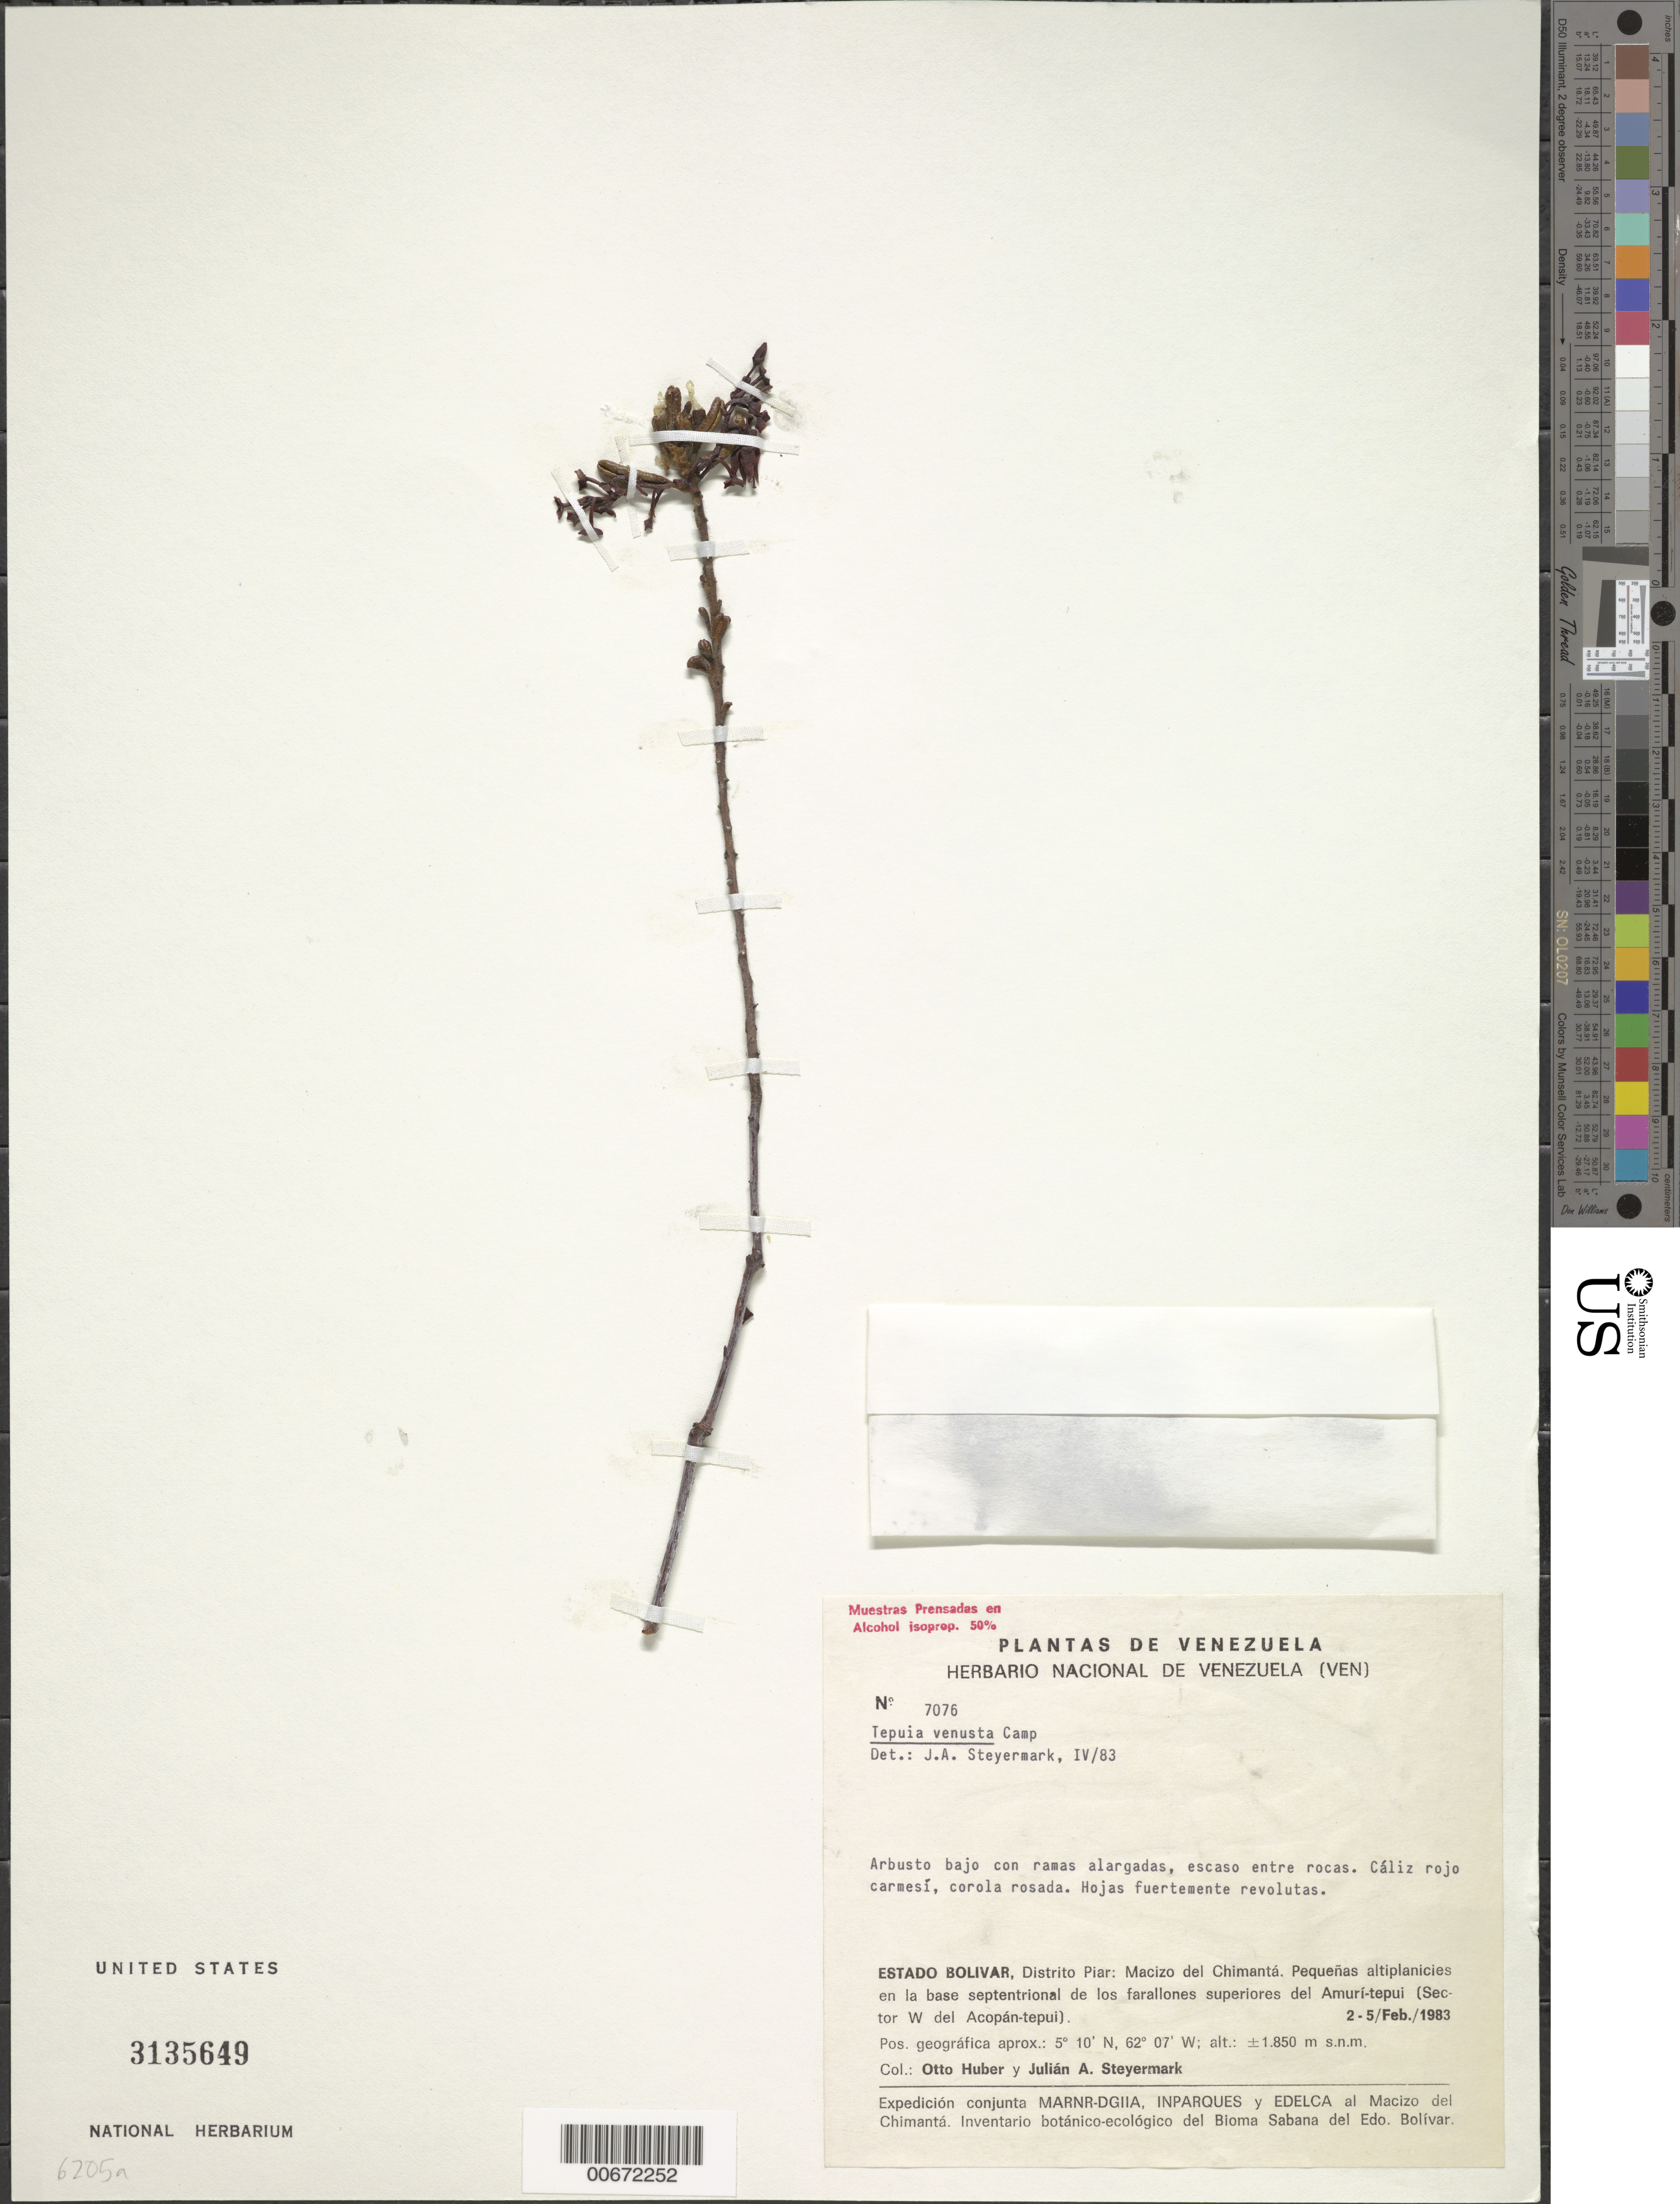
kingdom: Plantae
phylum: Tracheophyta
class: Magnoliopsida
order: Ericales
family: Ericaceae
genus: Tepuia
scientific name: Tepuia venusta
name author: Camp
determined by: Steyermark, Julian A., (VEN)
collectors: O. Huber & J. Steyermark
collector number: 7076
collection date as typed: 2-Feb-83 to 5-Feb-83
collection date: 1983-02-02/1983-02-05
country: Venezuela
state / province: Bolívar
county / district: Piar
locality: Macizo del Chimantá, los farallones superíores del Amurí-tepuí (sect. W Acopán-tepuí)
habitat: Entre rocas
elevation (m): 1850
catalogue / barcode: US 3135649